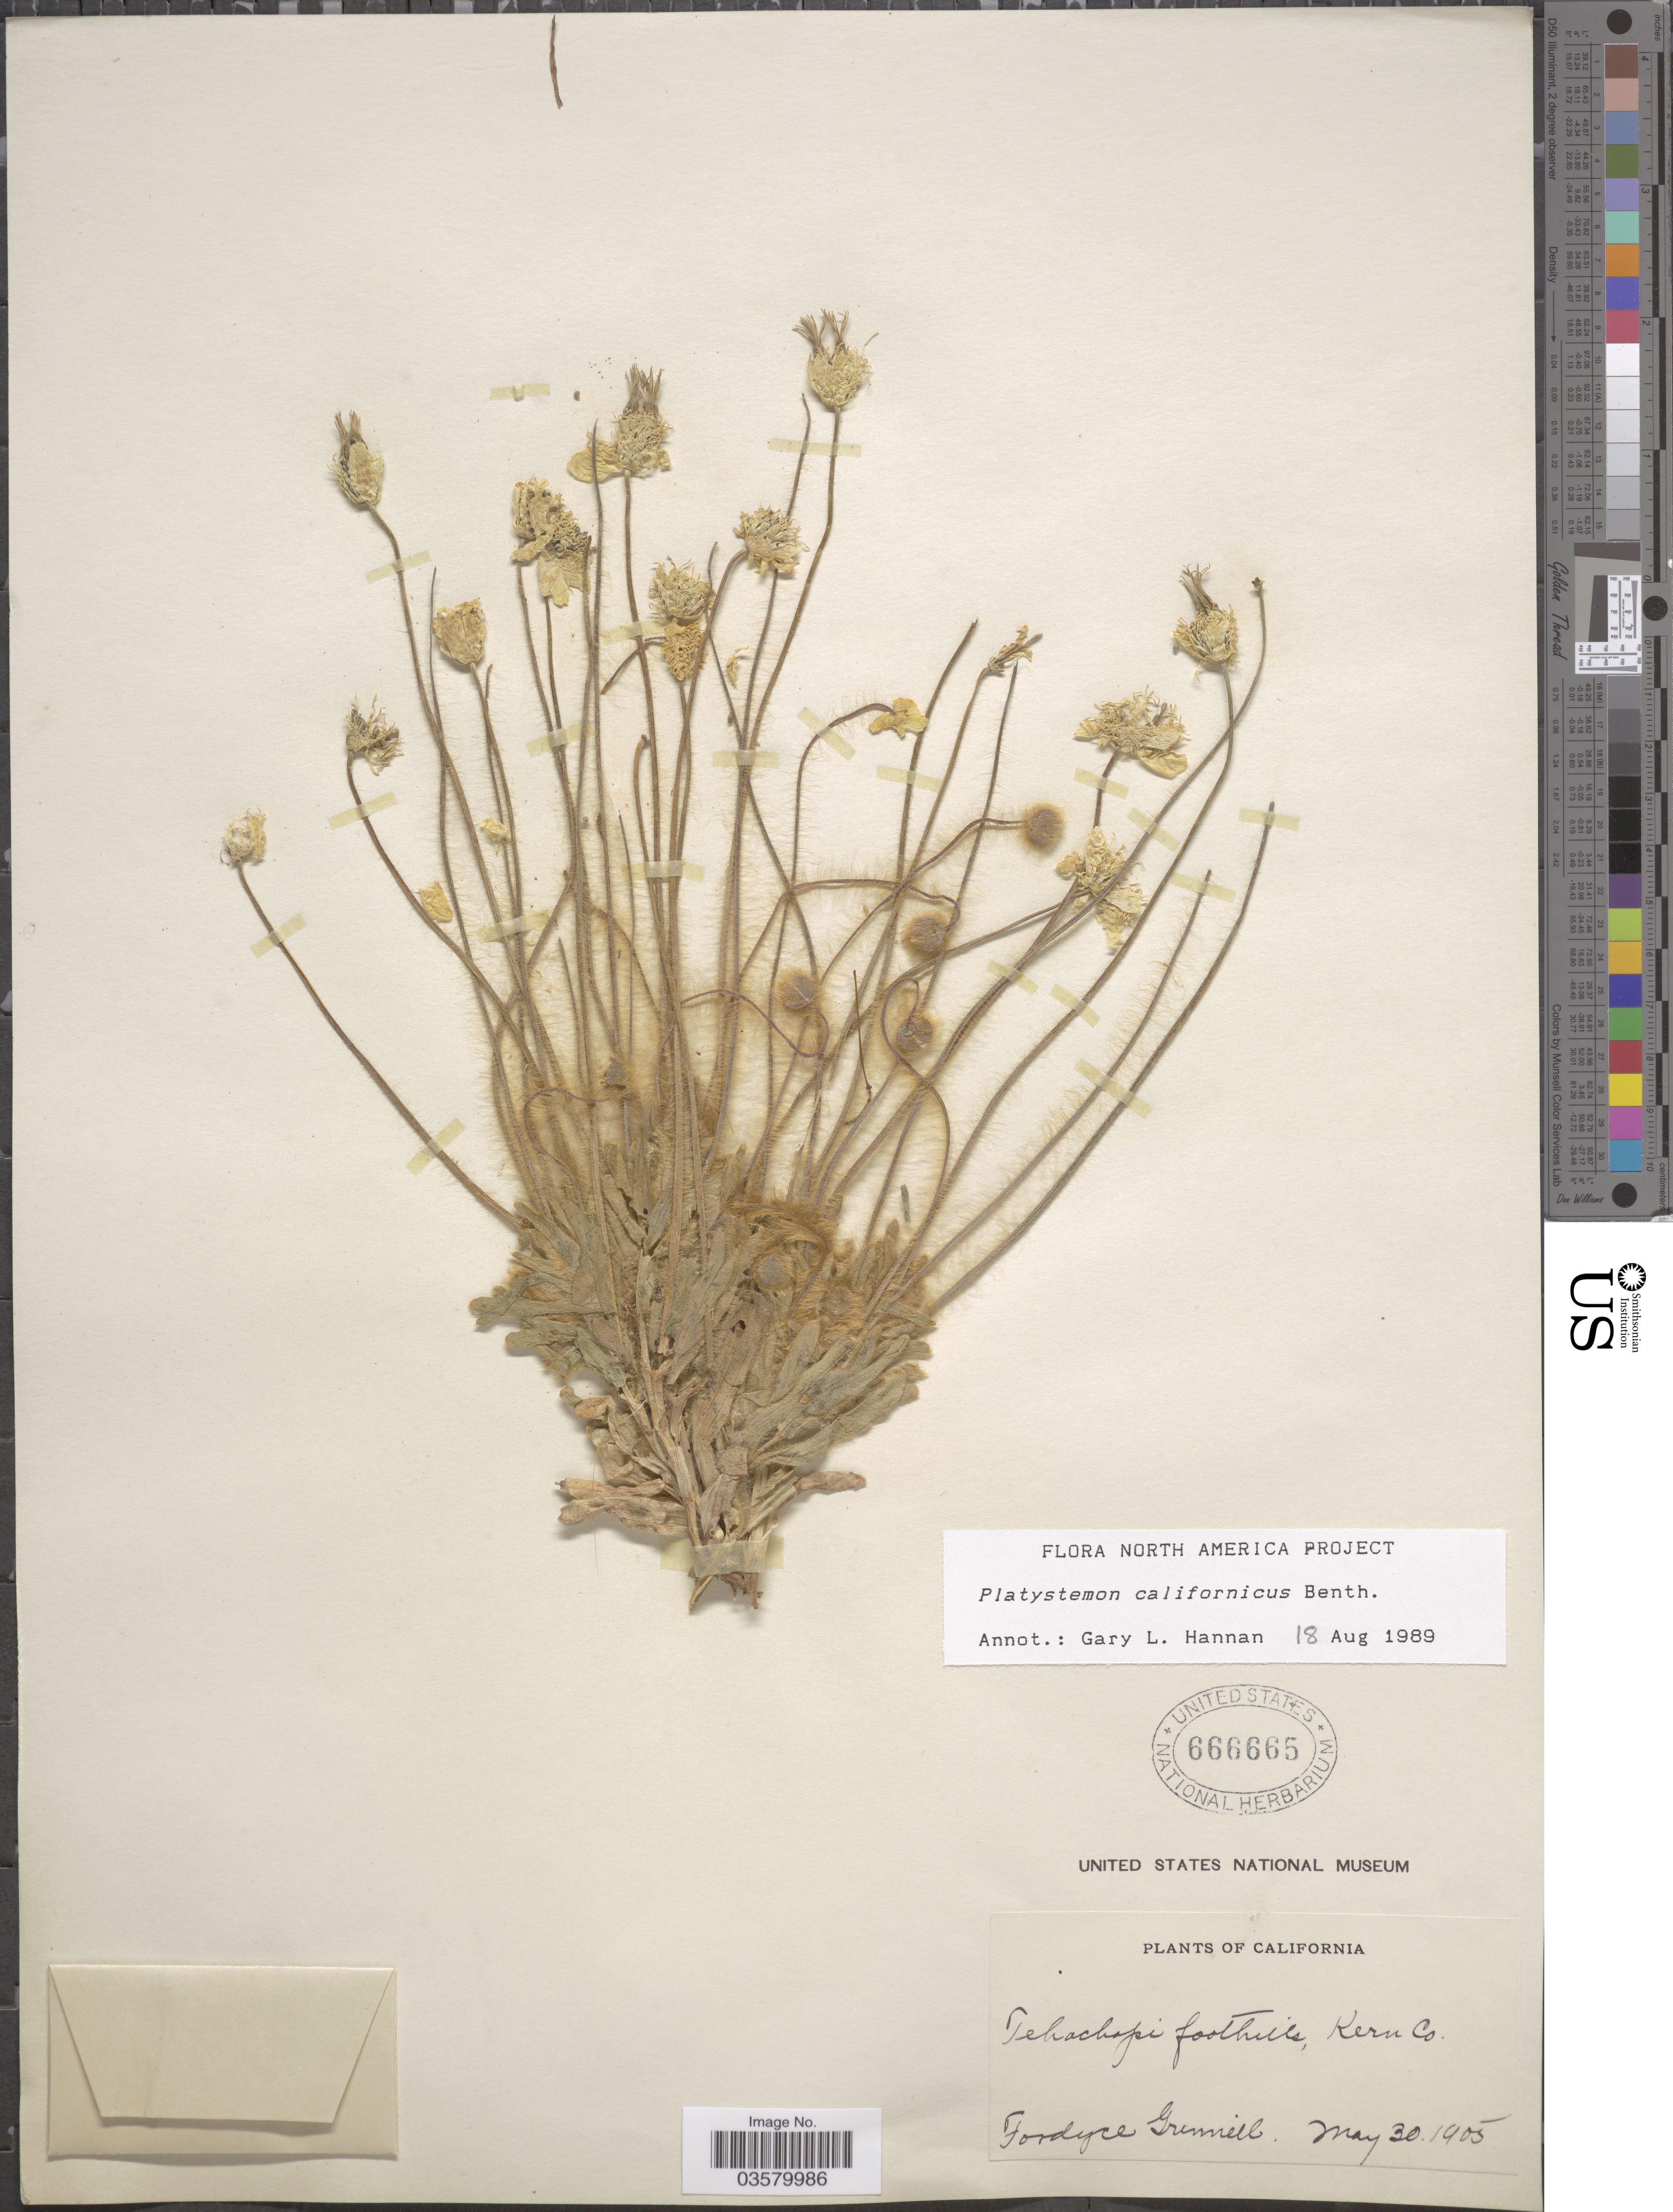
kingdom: Plantae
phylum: Tracheophyta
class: Magnoliopsida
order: Ranunculales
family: Papaveraceae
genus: Platystemon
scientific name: Platystemon californicus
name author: Benth.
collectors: F. Grinnell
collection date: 1905-05-30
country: United States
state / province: California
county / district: Kern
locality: Tehachapi foothills, Kern Co.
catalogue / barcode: US 666665